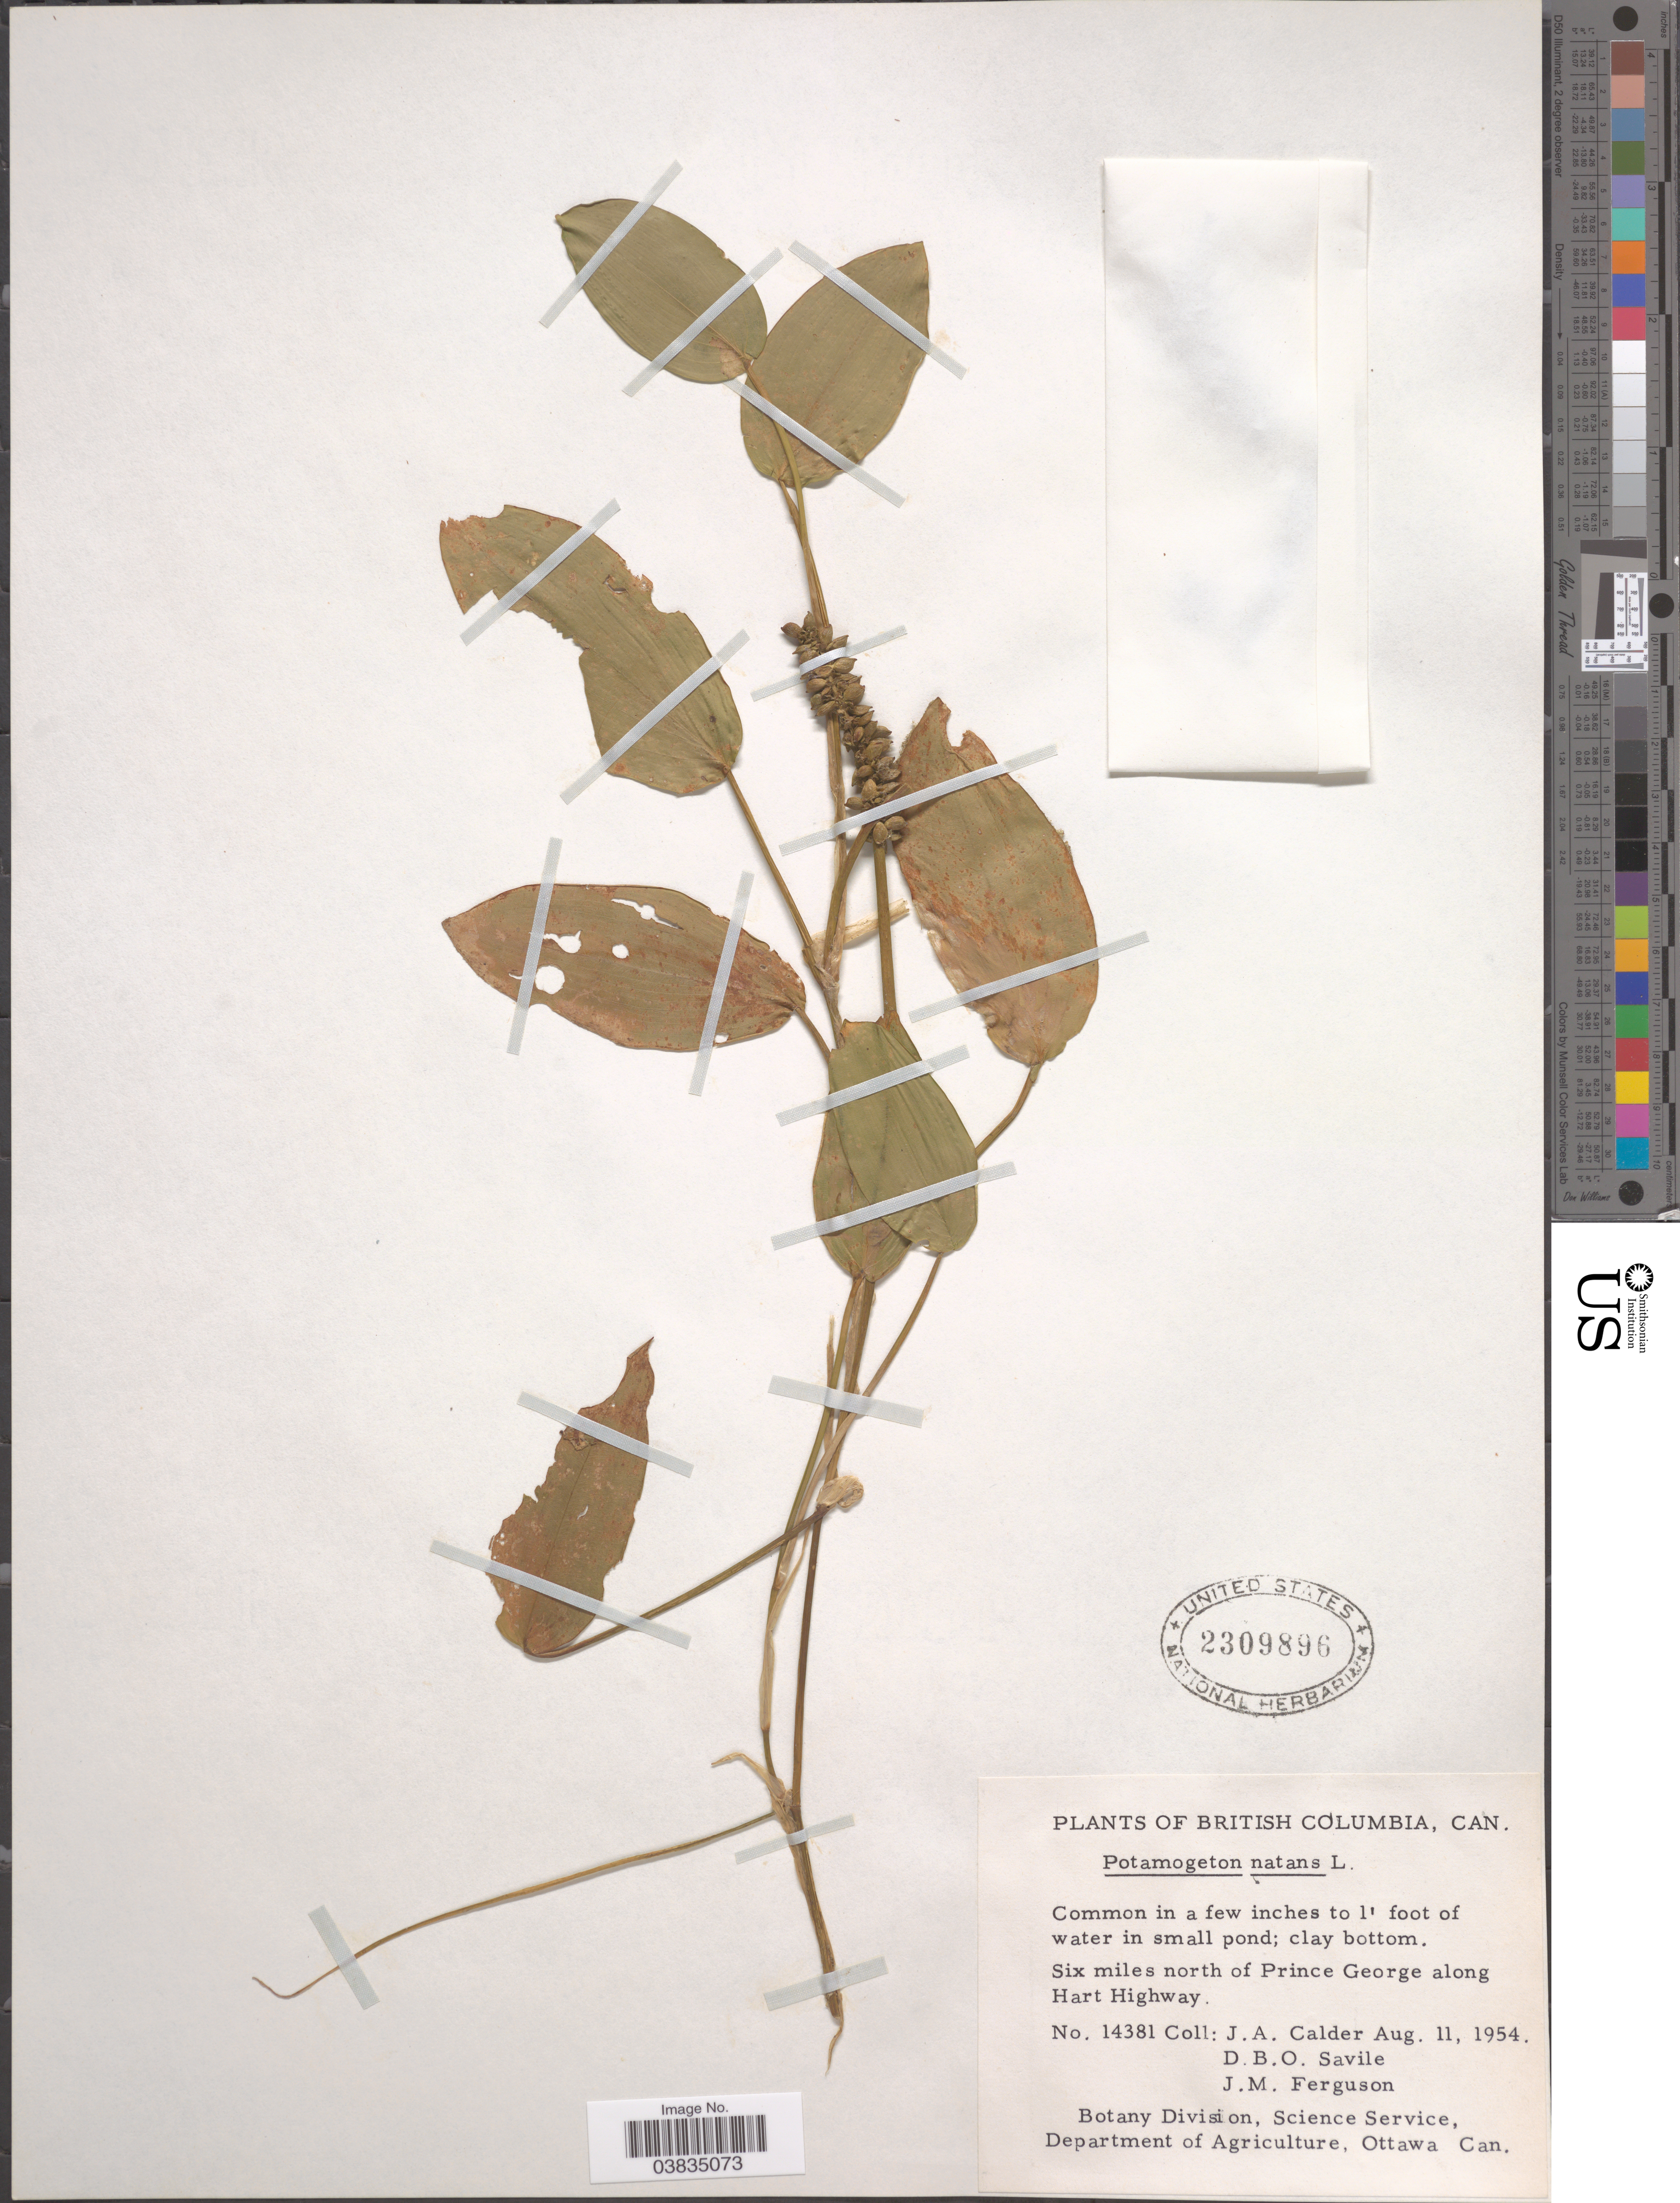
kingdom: Plantae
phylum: Tracheophyta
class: Liliopsida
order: Alismatales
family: Potamogetonaceae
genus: Potamogeton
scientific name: Potamogeton natans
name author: L.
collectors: J. A. Calder, D. Savile & J. M. Ferguson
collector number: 14381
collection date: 1954-08-11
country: Canada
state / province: British Columbia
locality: Six miles north of Prince George along Hart Highway.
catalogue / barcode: US 2309896